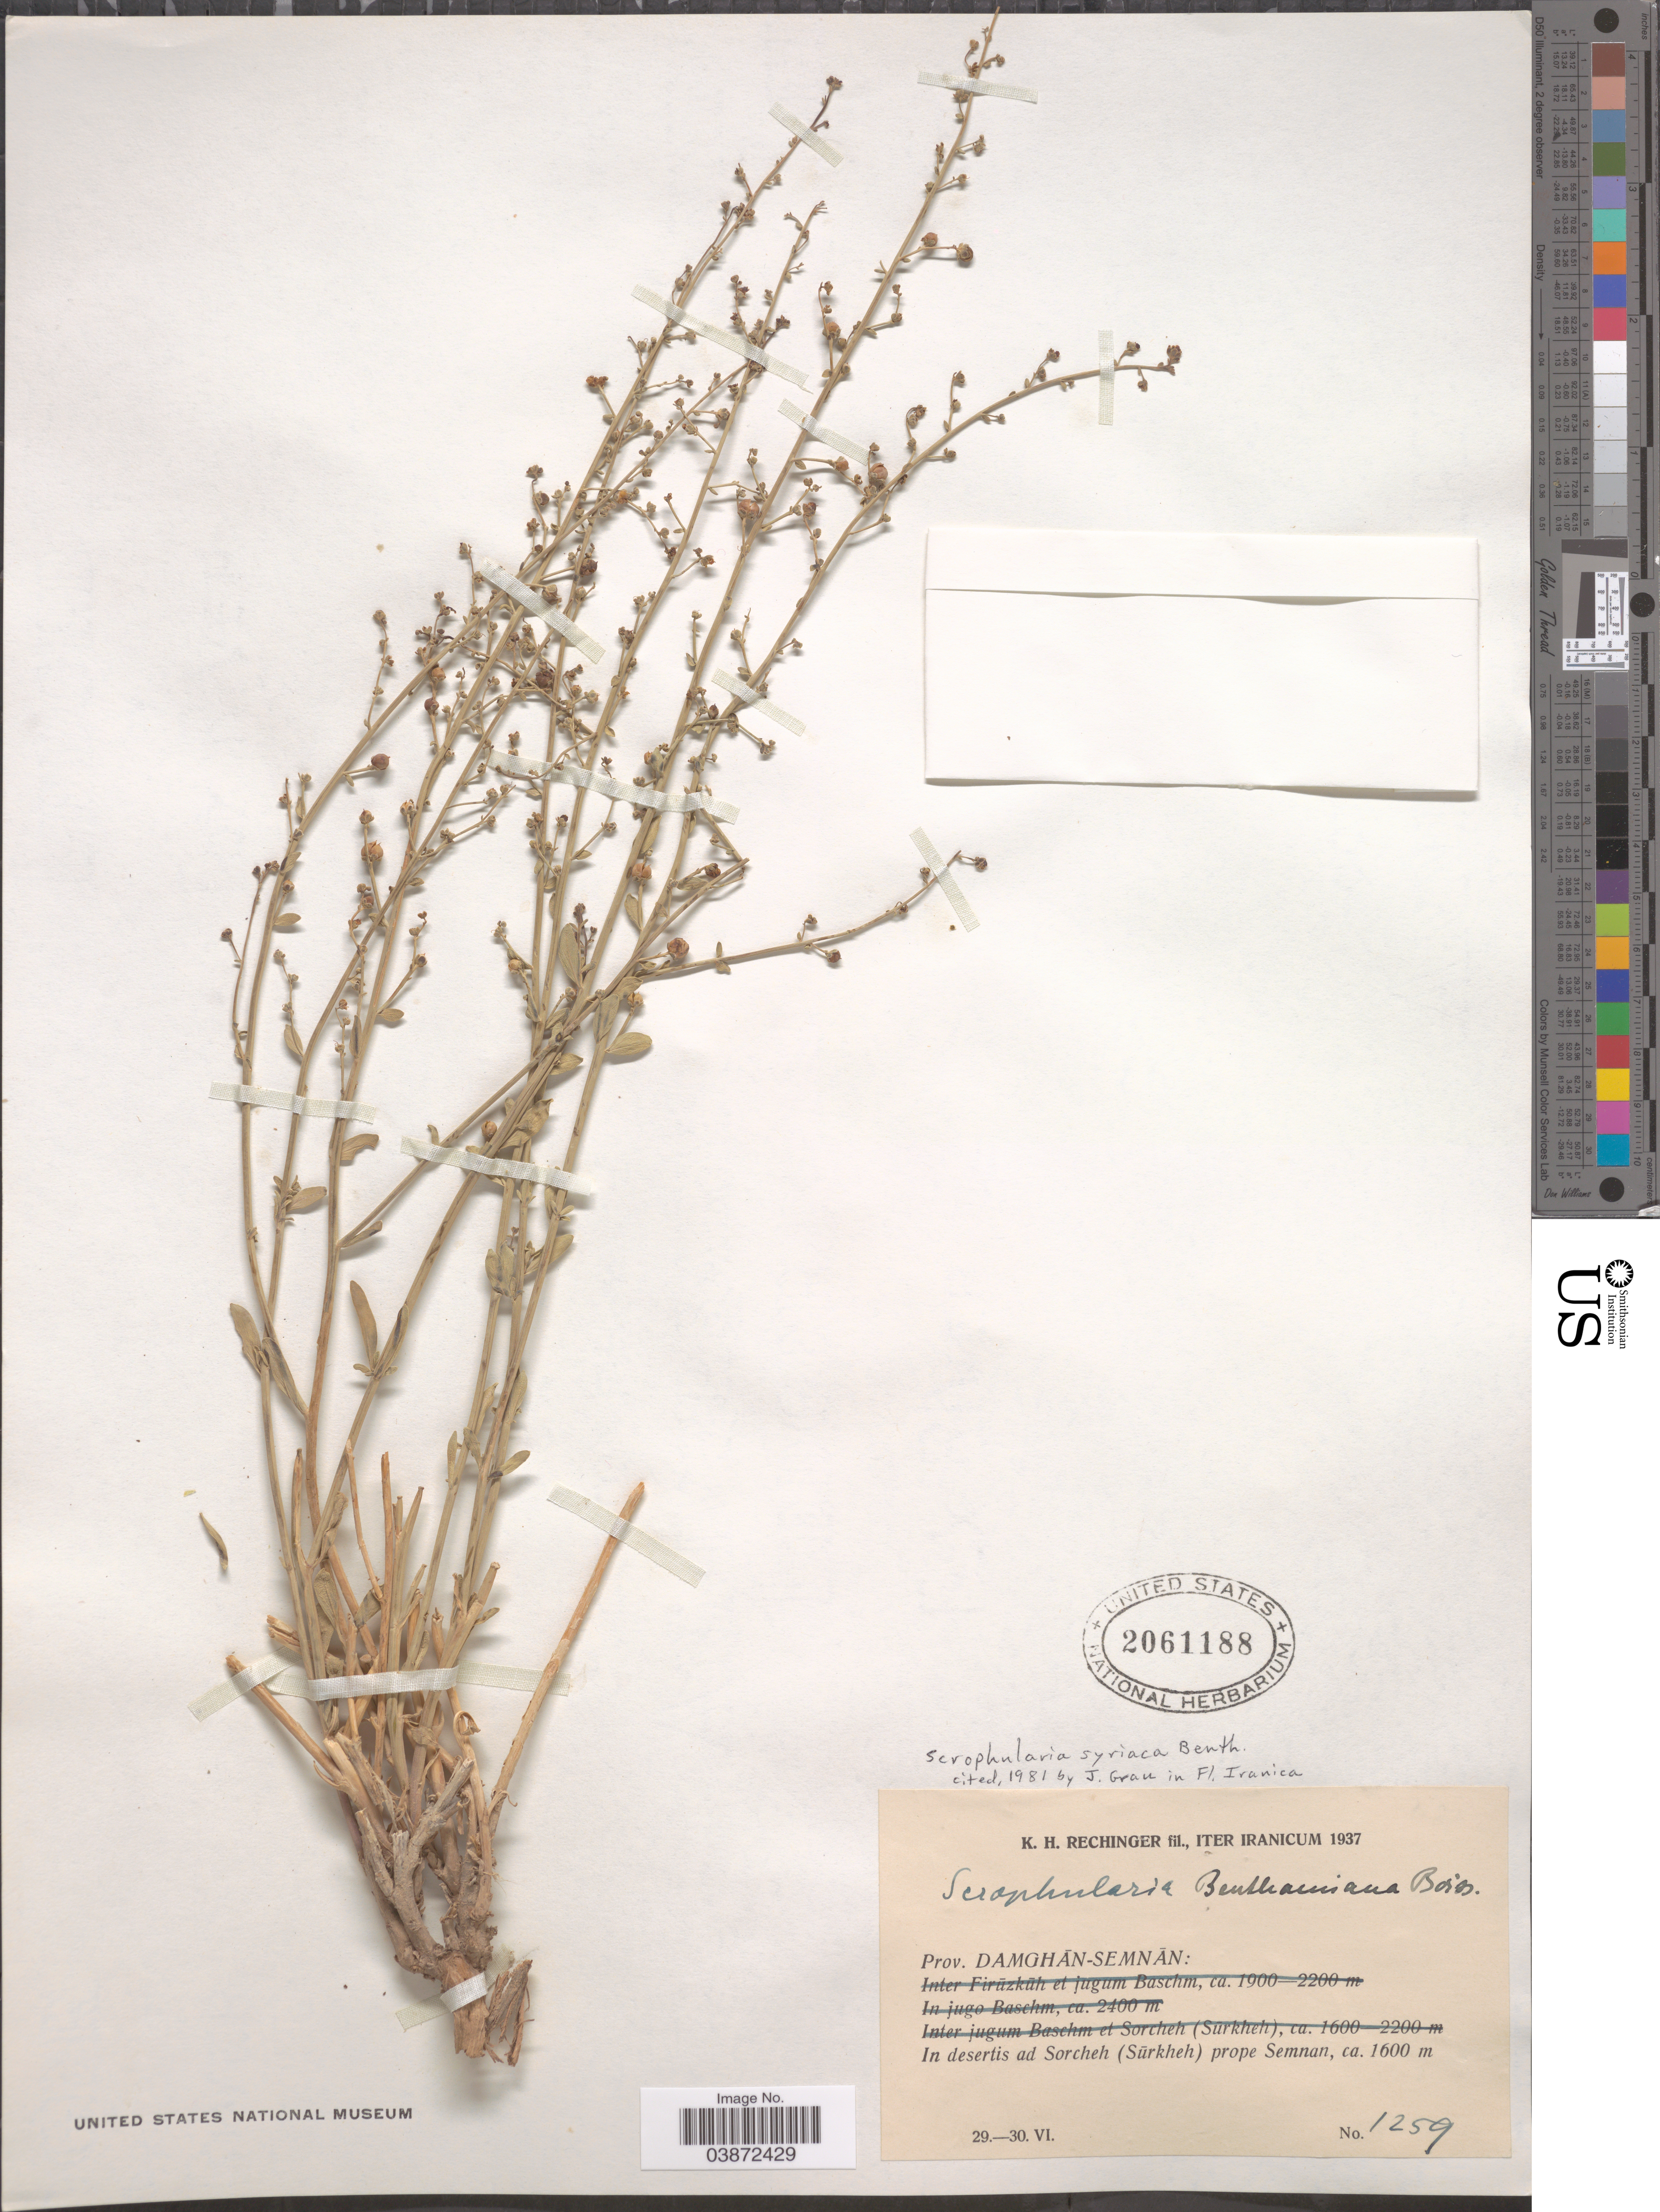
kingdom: Plantae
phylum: Tracheophyta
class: Magnoliopsida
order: Lamiales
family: Scrophulariaceae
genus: Scrophularia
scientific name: Scrophularia syriaca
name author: Benth.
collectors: K. H. Rechinger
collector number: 1259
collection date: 1937-06-29/1937-06-30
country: Iran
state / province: Semnan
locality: Prov. Damghān- Semnān: In desertis ad Sorcheh (Sūrjheh) prope Semnan.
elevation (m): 1600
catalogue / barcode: US 2061188